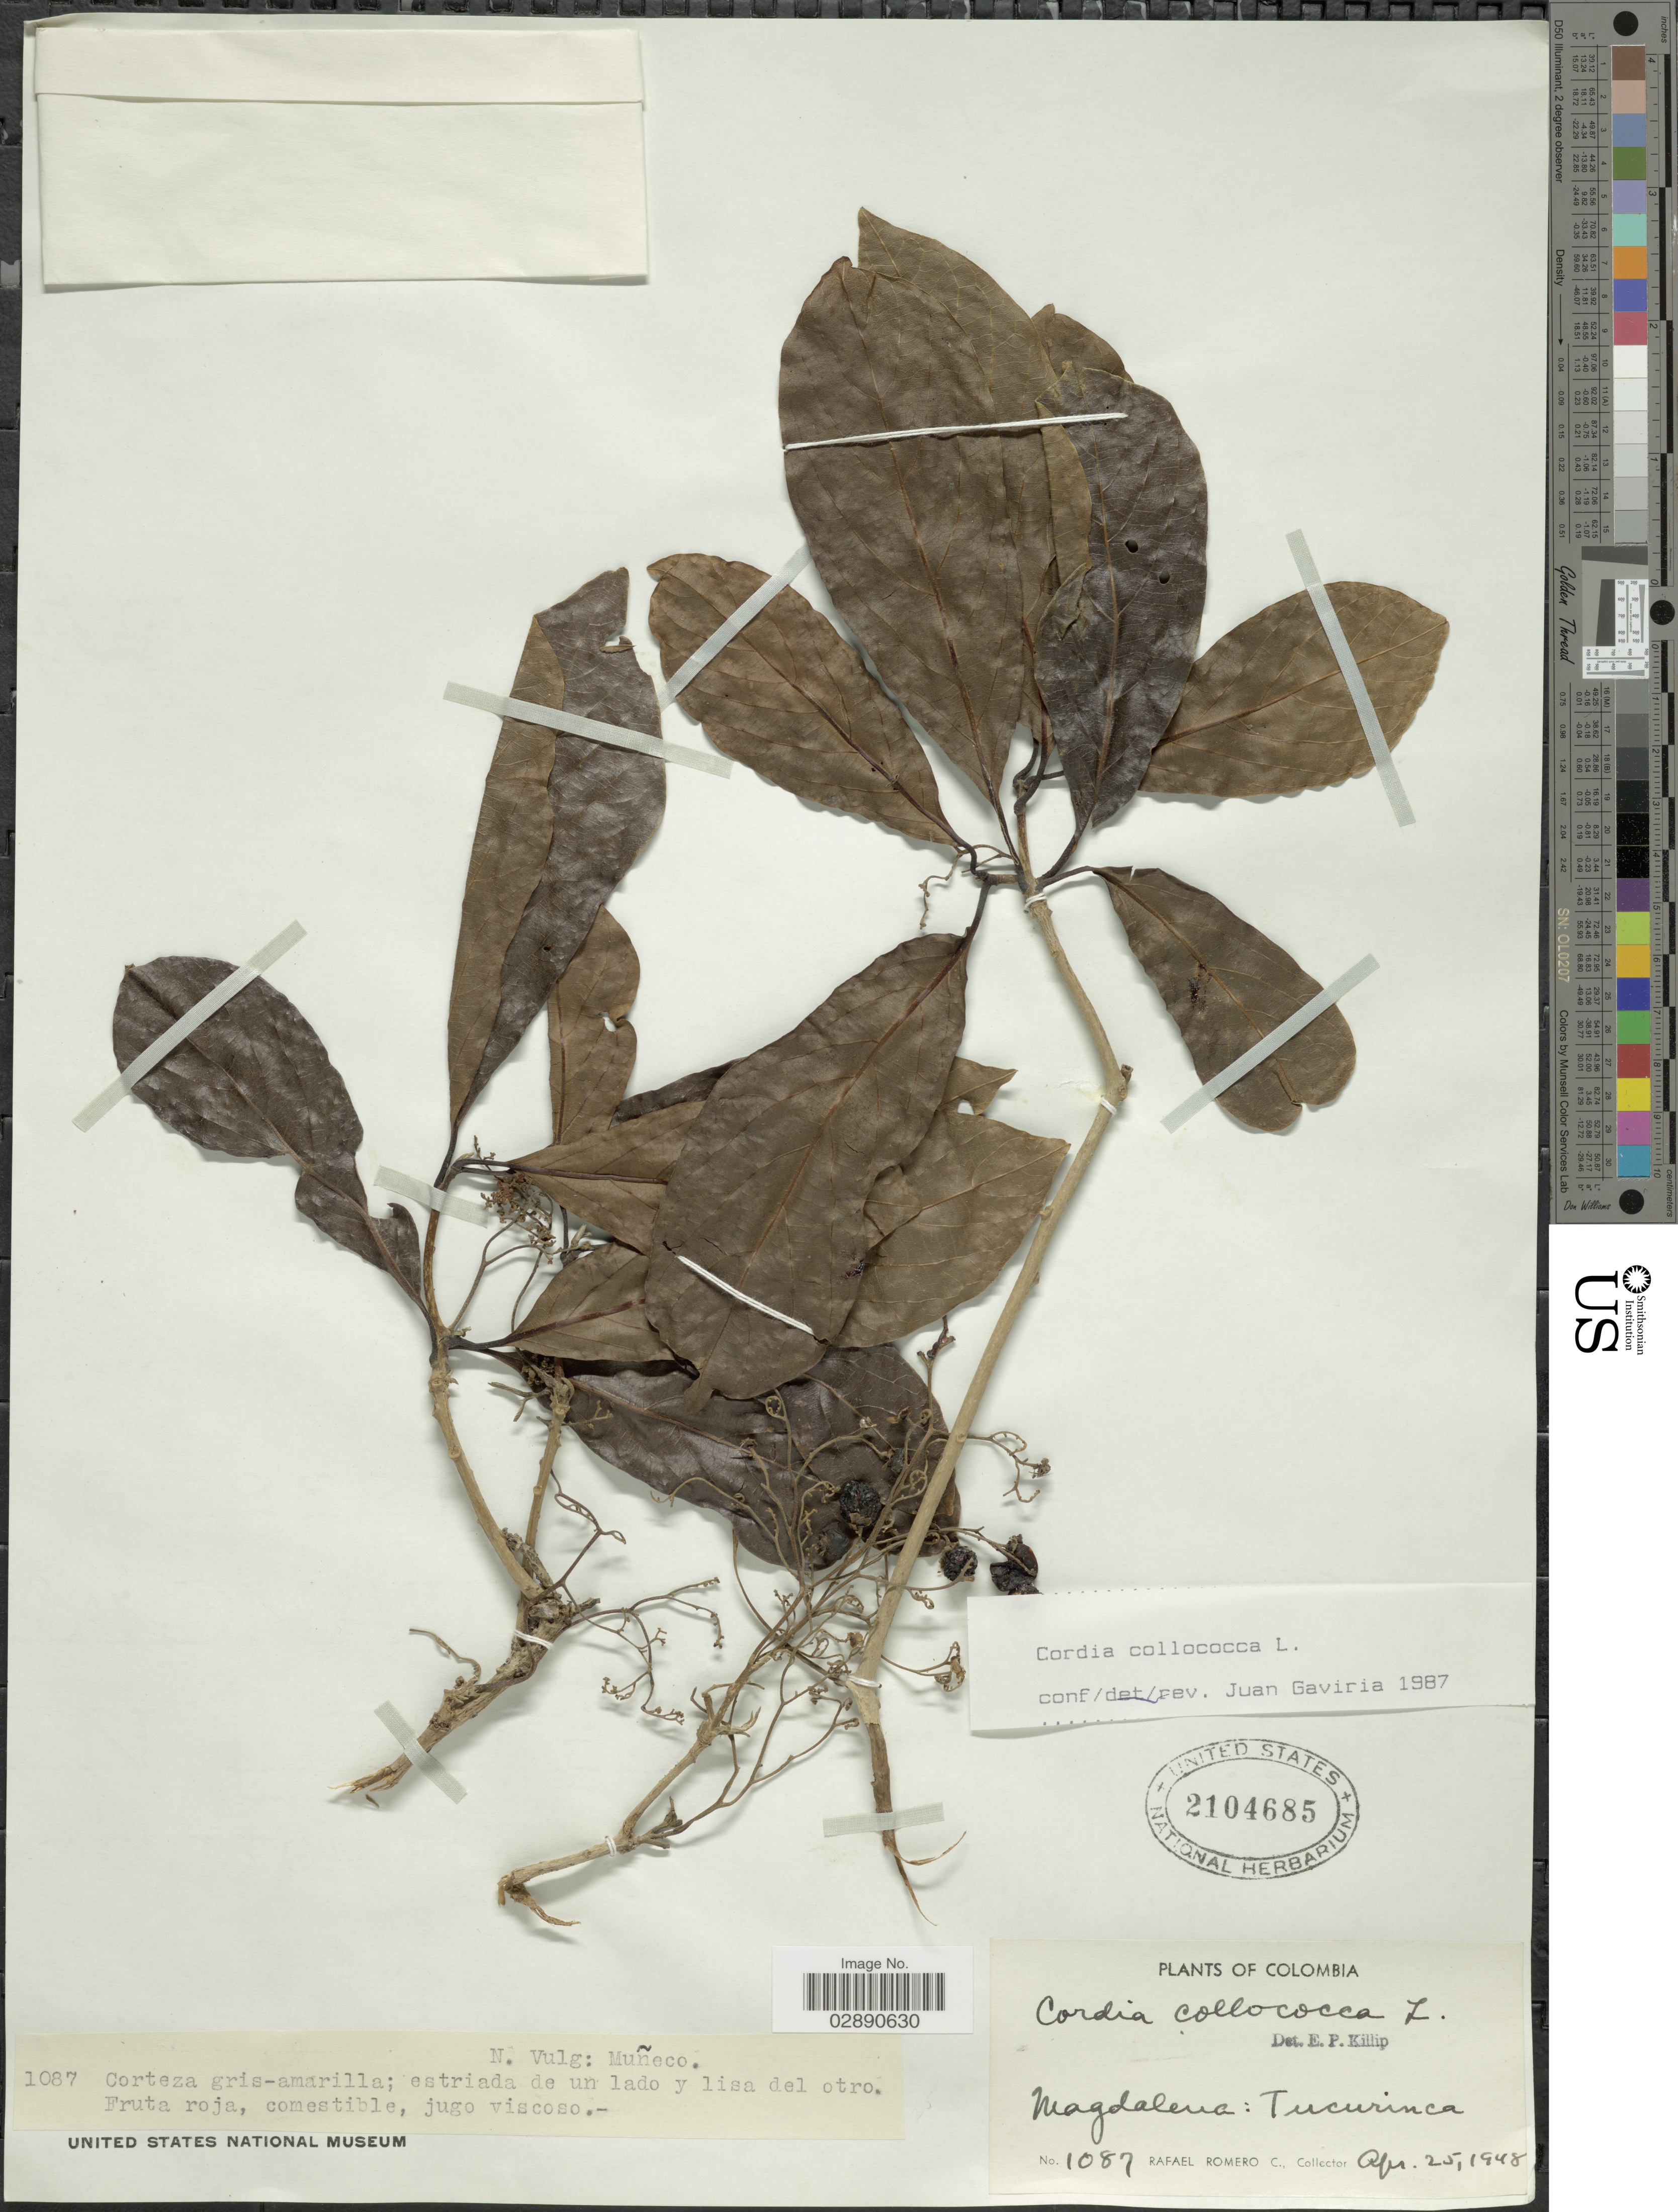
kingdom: Plantae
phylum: Tracheophyta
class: Magnoliopsida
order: Boraginales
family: Cordiaceae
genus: Cordia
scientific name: Cordia collococca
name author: L.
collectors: R. Romero Castañeda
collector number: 1087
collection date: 1948-04-25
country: Colombia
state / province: Magdalena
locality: Tucurinca.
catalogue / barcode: US 2104685